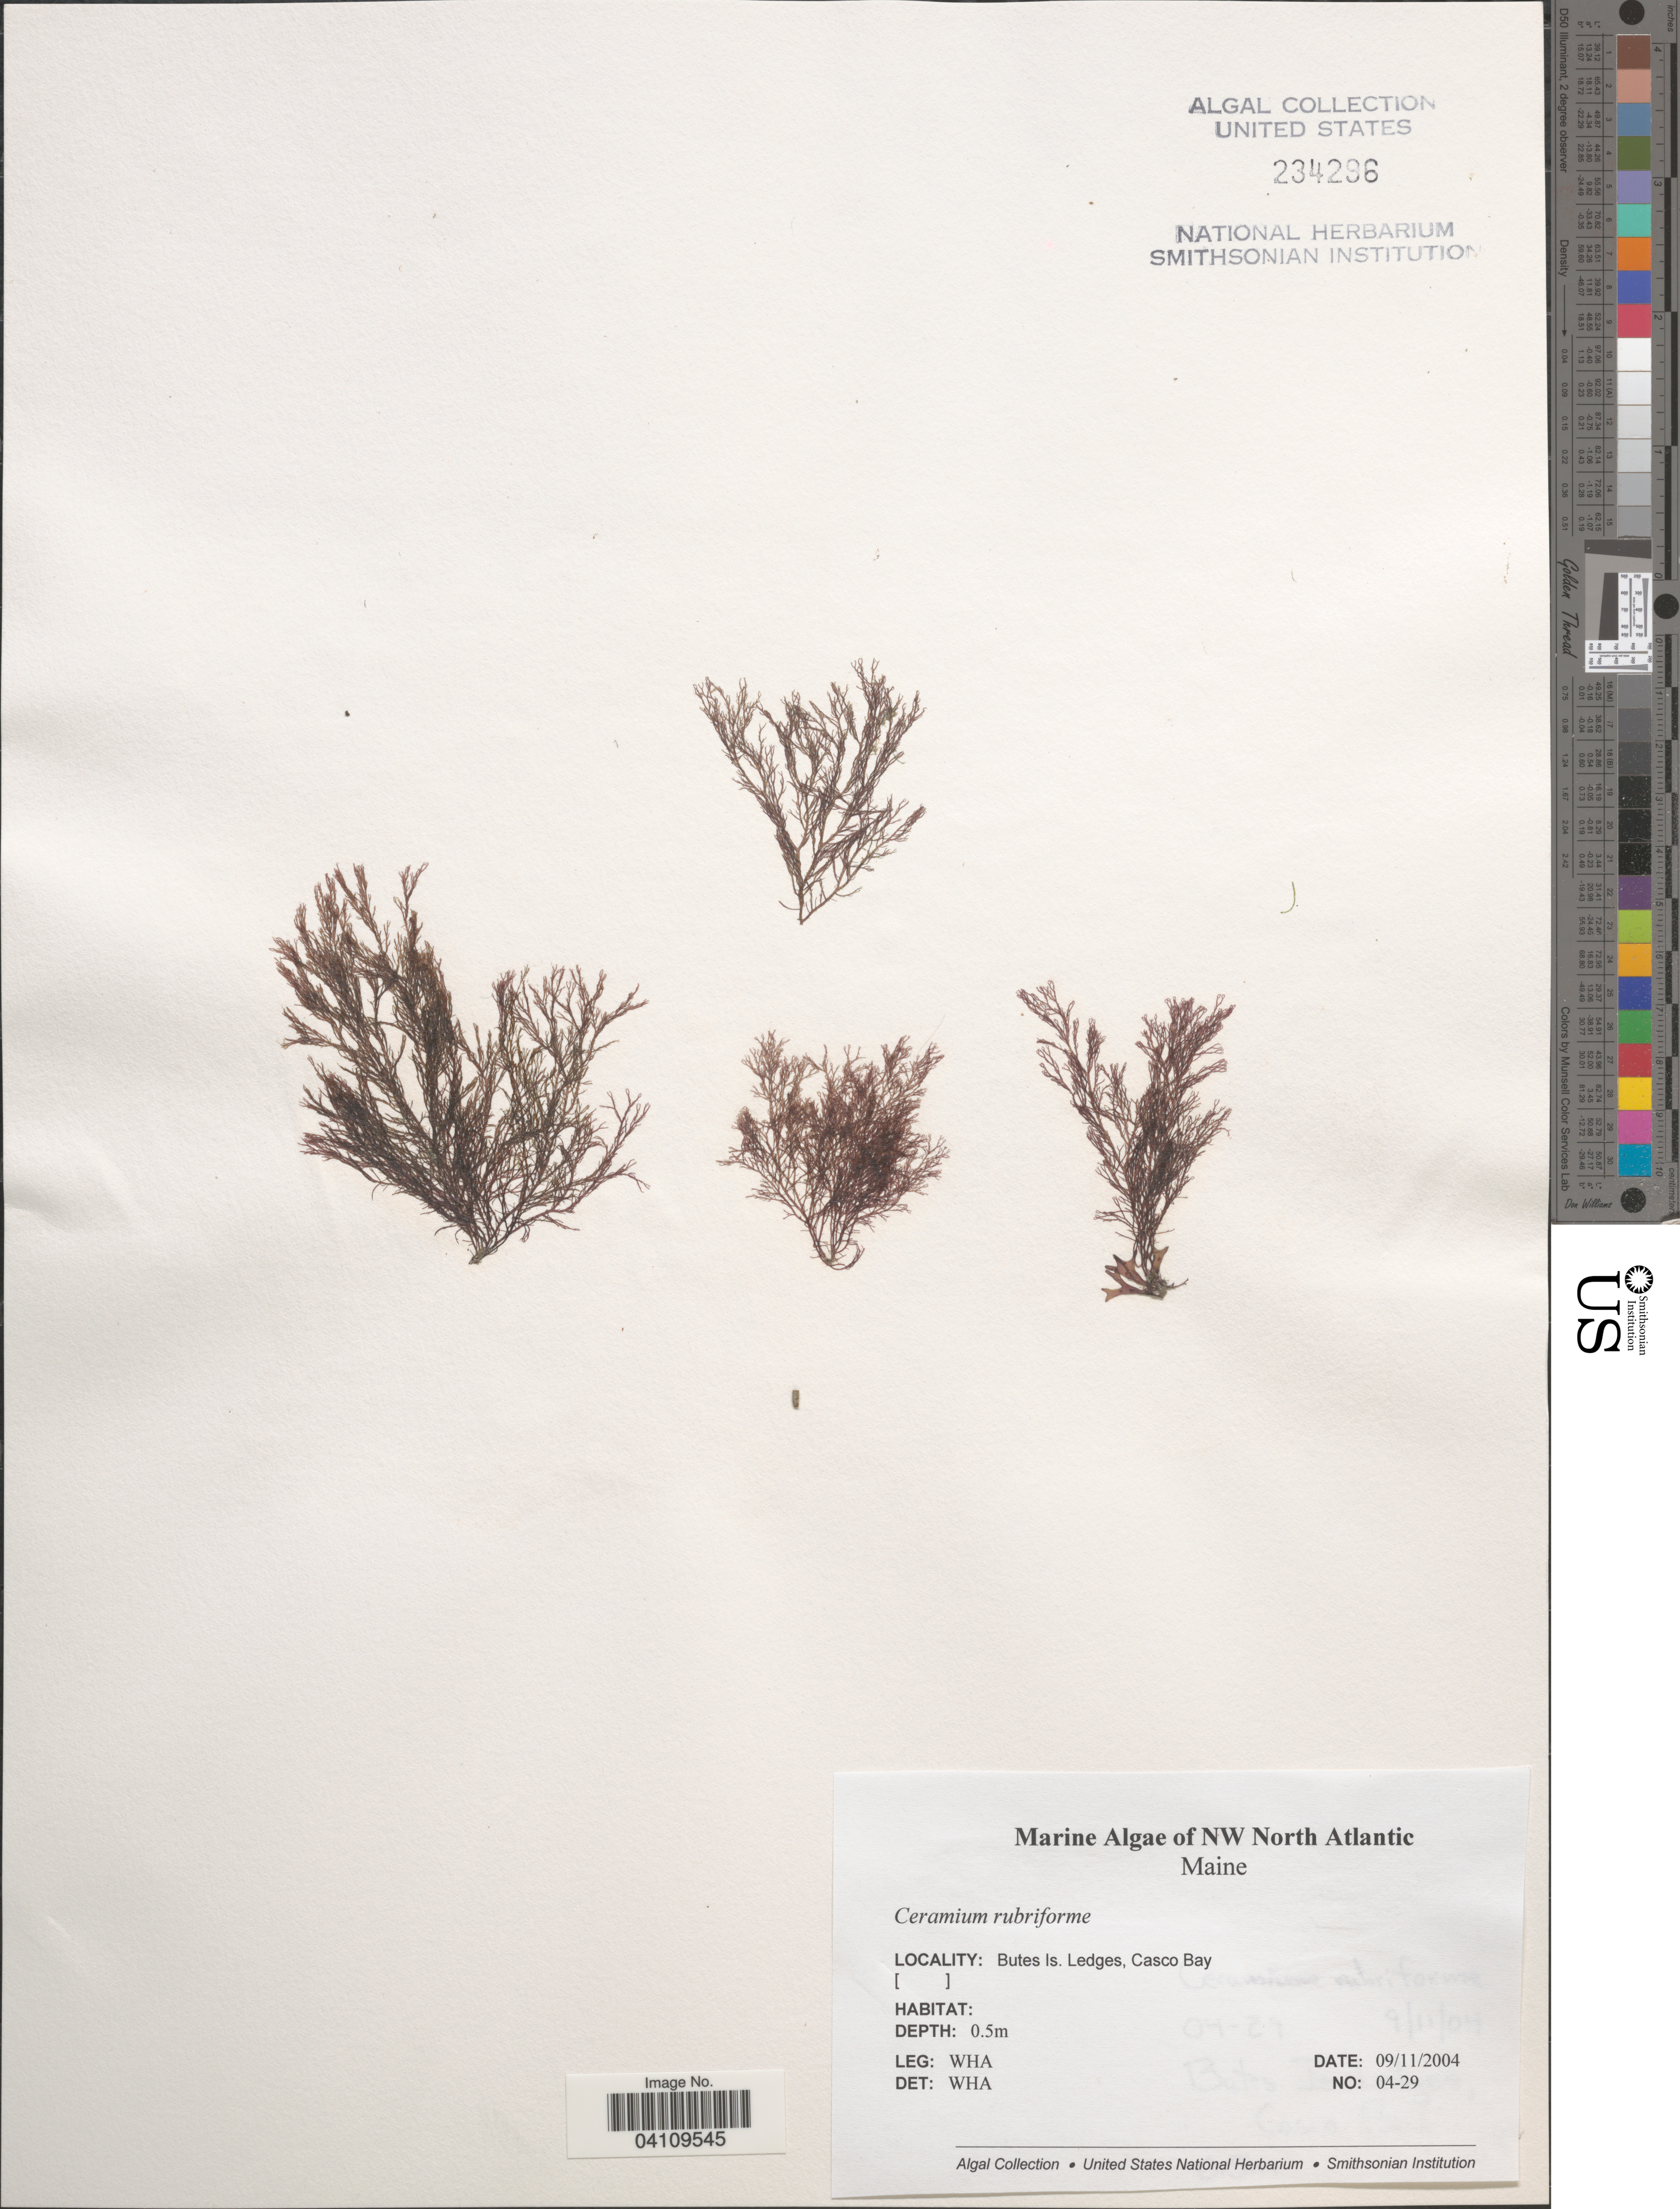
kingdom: Plantae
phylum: Rhodophyta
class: Florideophyceae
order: Ceramiales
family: Ceramiaceae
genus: Ceramium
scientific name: Ceramium arborescens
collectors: W. H. Adey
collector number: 04-29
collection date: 2004-09-11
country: United States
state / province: Maine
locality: NW North Atlantic. Butes Is. Ledges, Casco Bay.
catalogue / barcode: US 234296